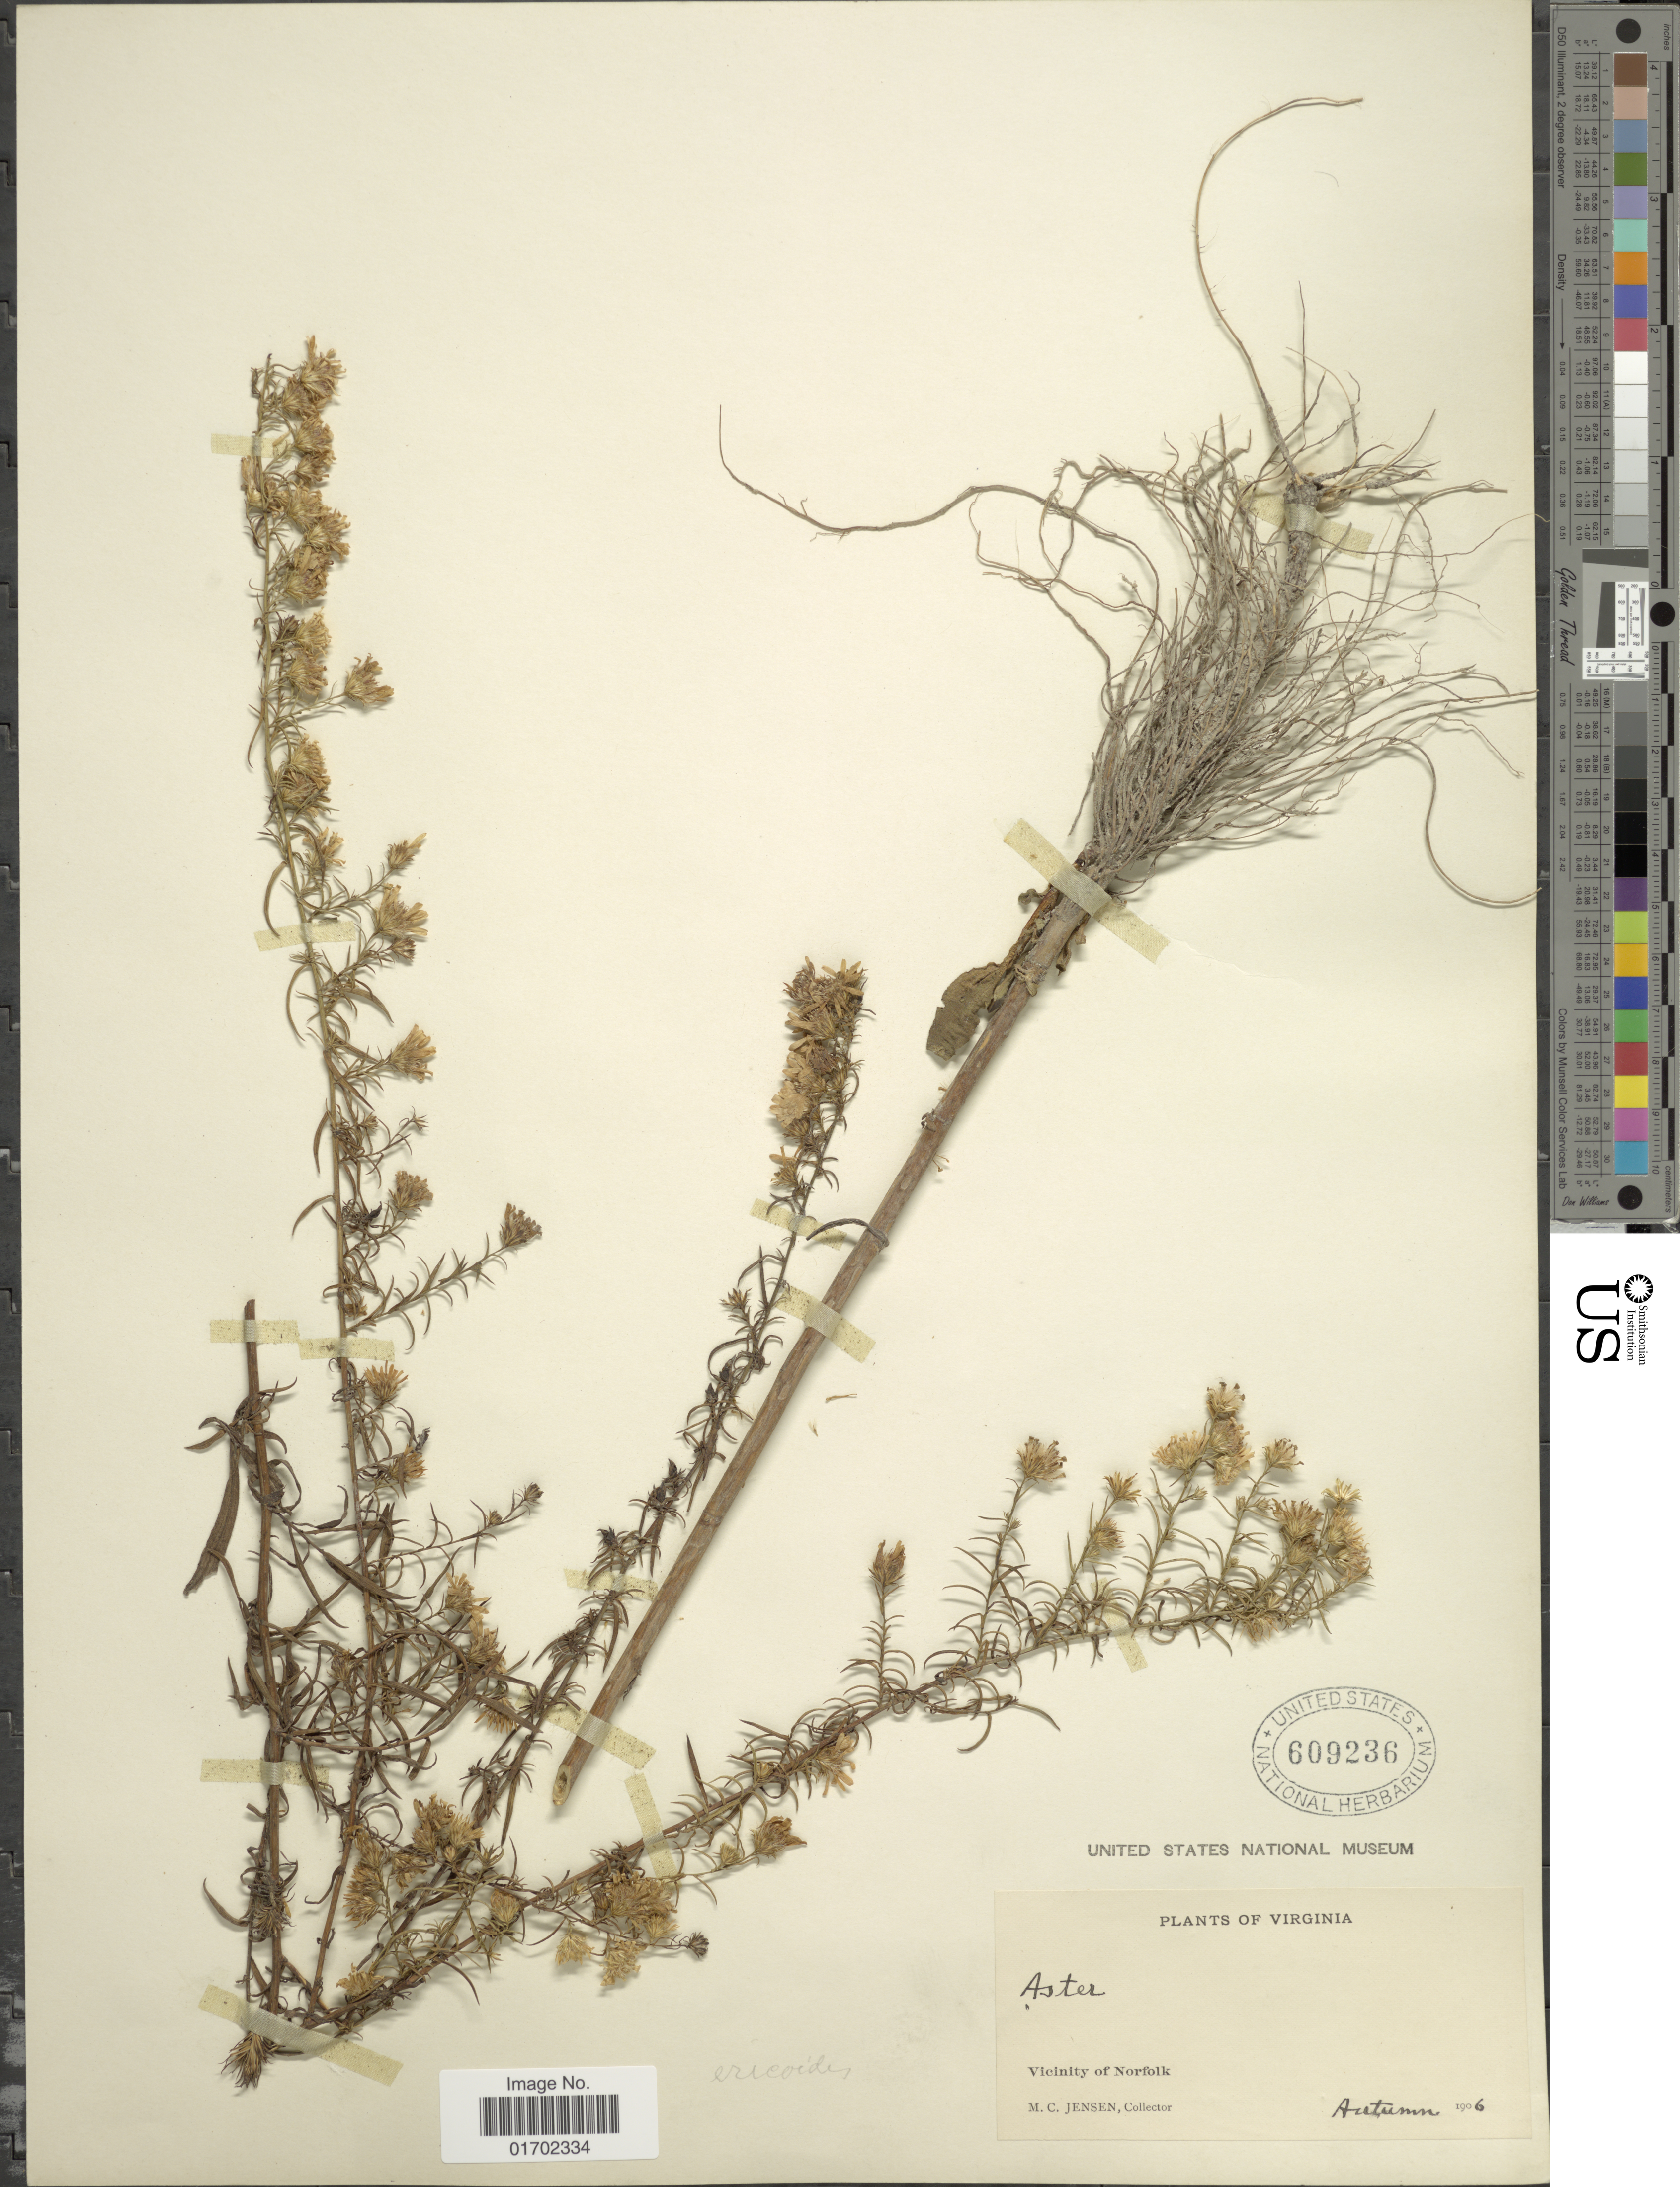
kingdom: Plantae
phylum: Tracheophyta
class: Magnoliopsida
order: Asterales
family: Asteraceae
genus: Symphyotrichum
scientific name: Symphyotrichum pilosum var. pilosum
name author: (Willd.) G.L. Nesom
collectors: M. C. Jensen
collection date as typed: Autumn 1906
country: United States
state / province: Virginia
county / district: City of Norfolk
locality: Vicinity of Norfolk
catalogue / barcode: US 609236